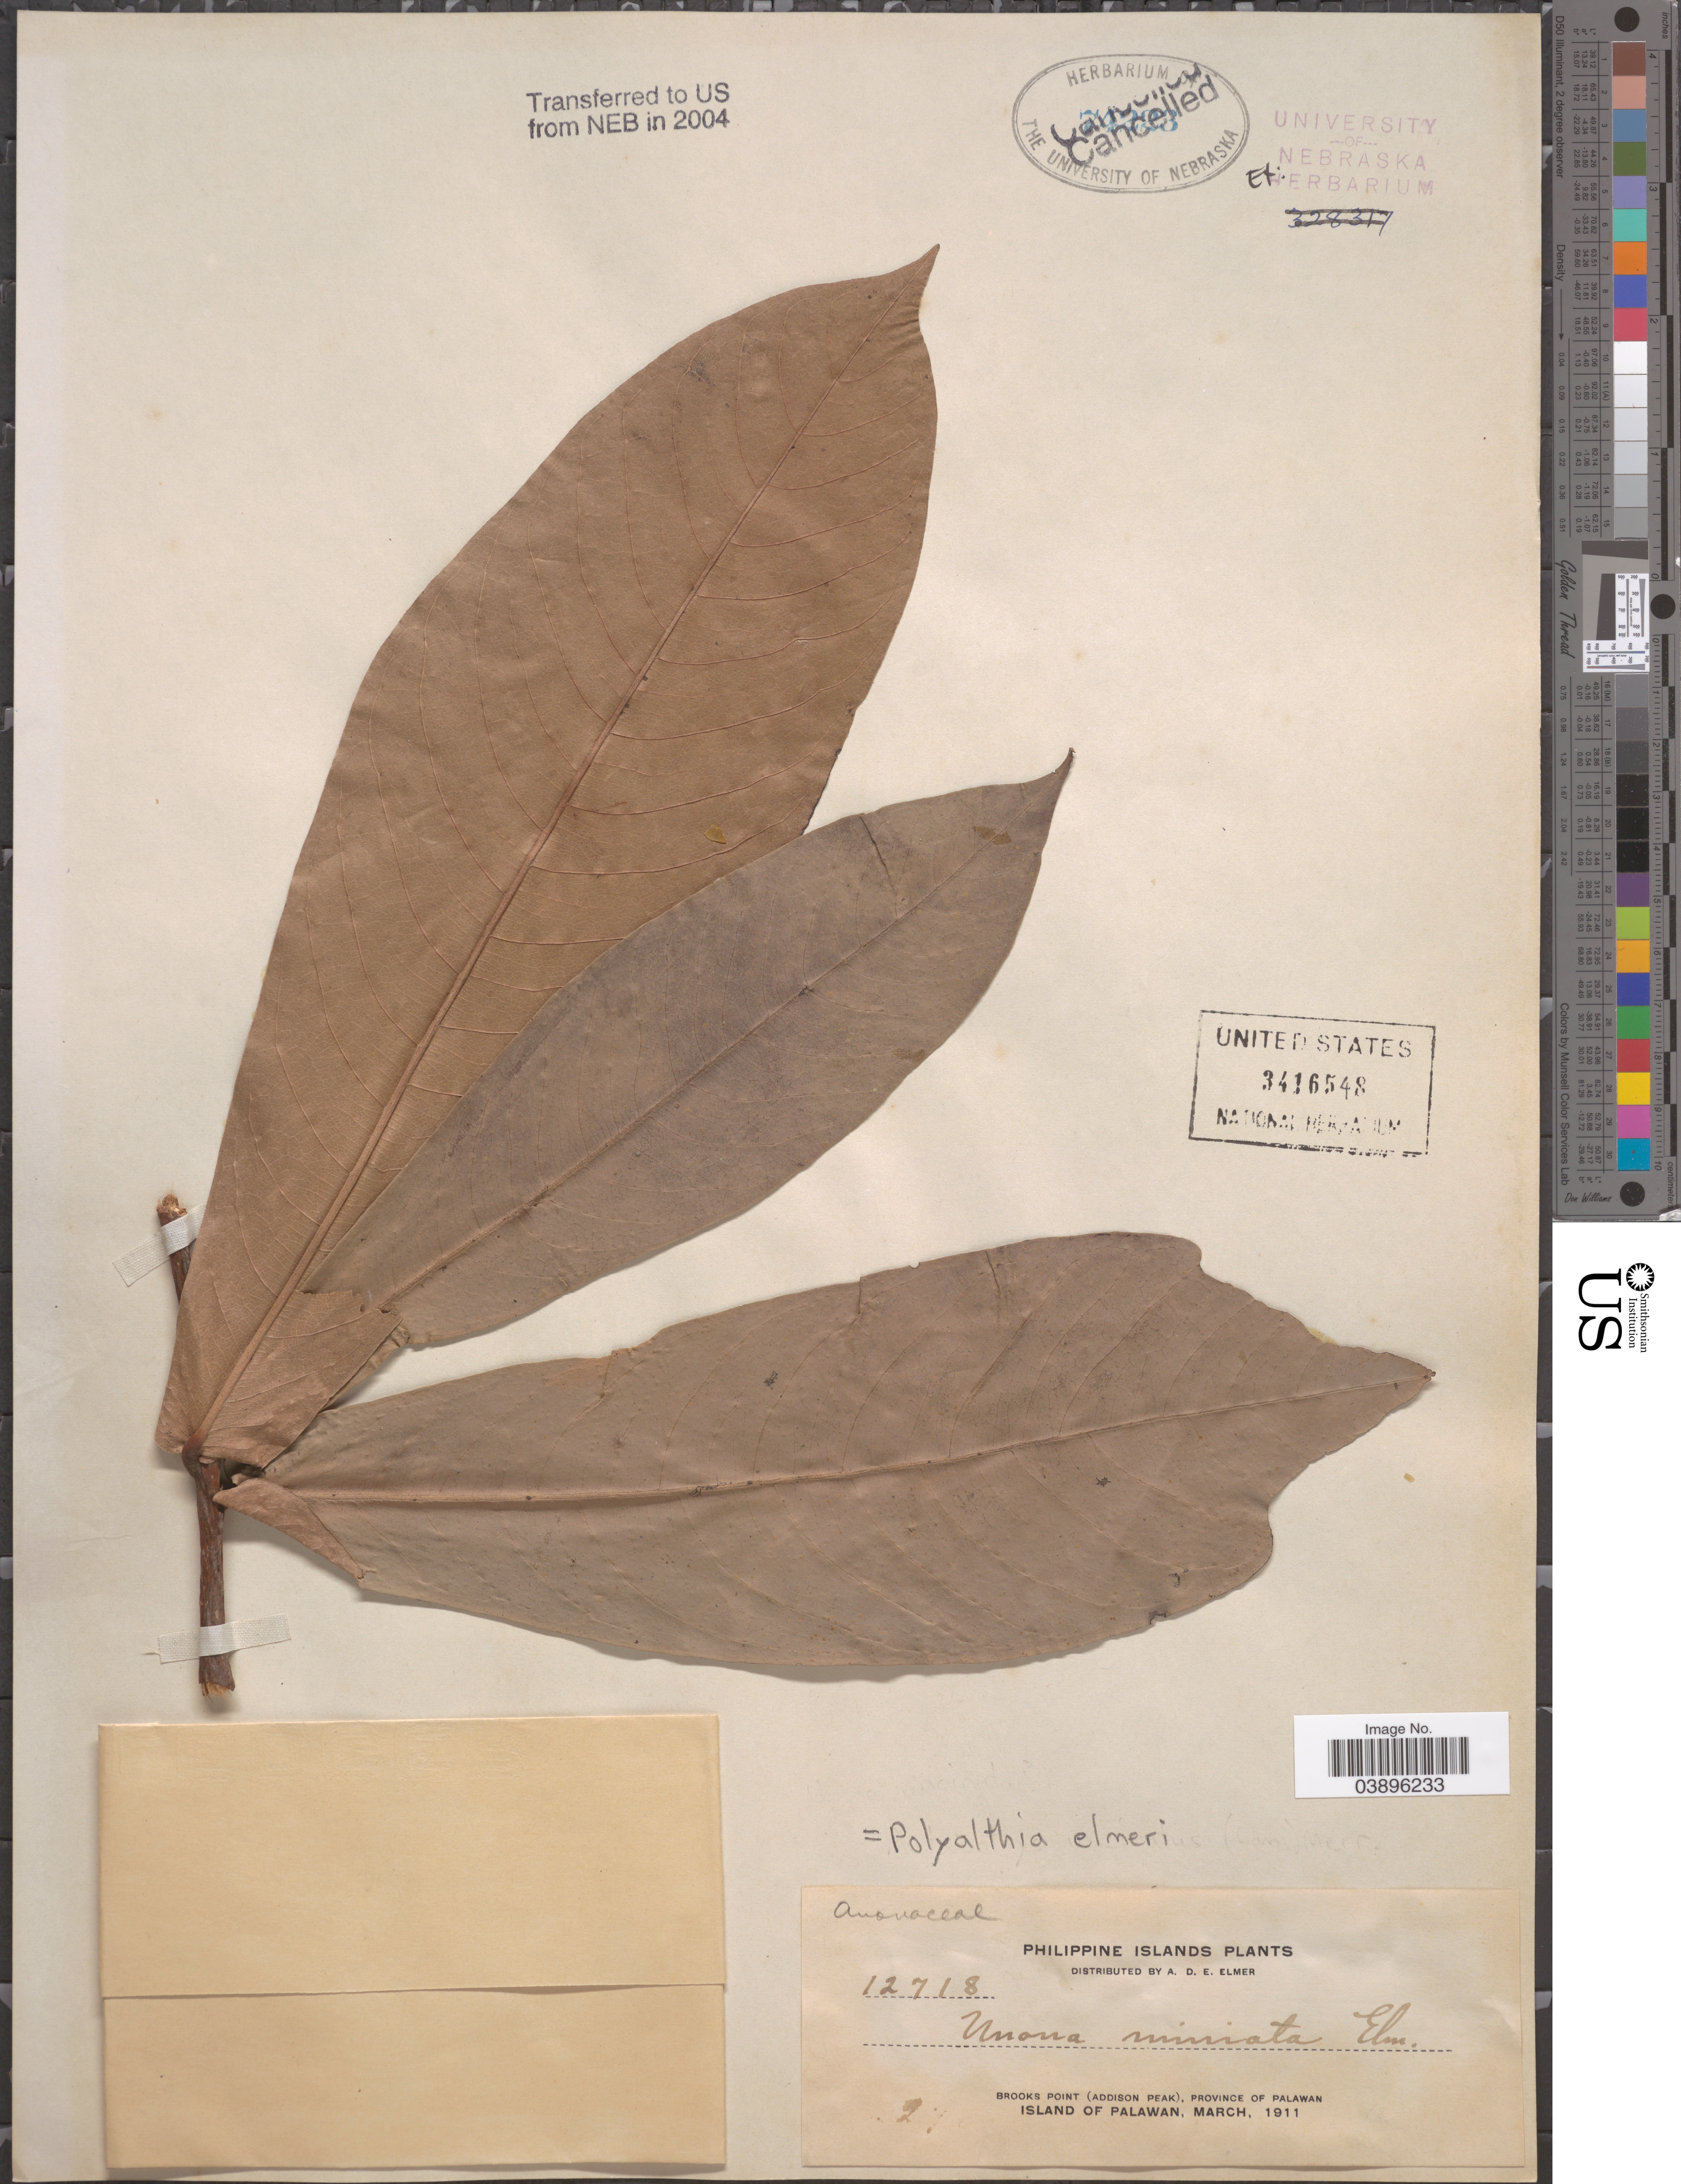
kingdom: Plantae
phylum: Tracheophyta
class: Magnoliopsida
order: Magnoliales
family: Annonaceae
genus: Polyalthia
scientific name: Polyalthia elmeri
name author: Merr.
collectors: A. D. E. Elmer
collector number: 12718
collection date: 1911-03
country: Philippines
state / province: Mimaropa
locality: Brooks Point (Addison Peak), Province of Palawan. Island of Palawan.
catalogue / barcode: US 3416548